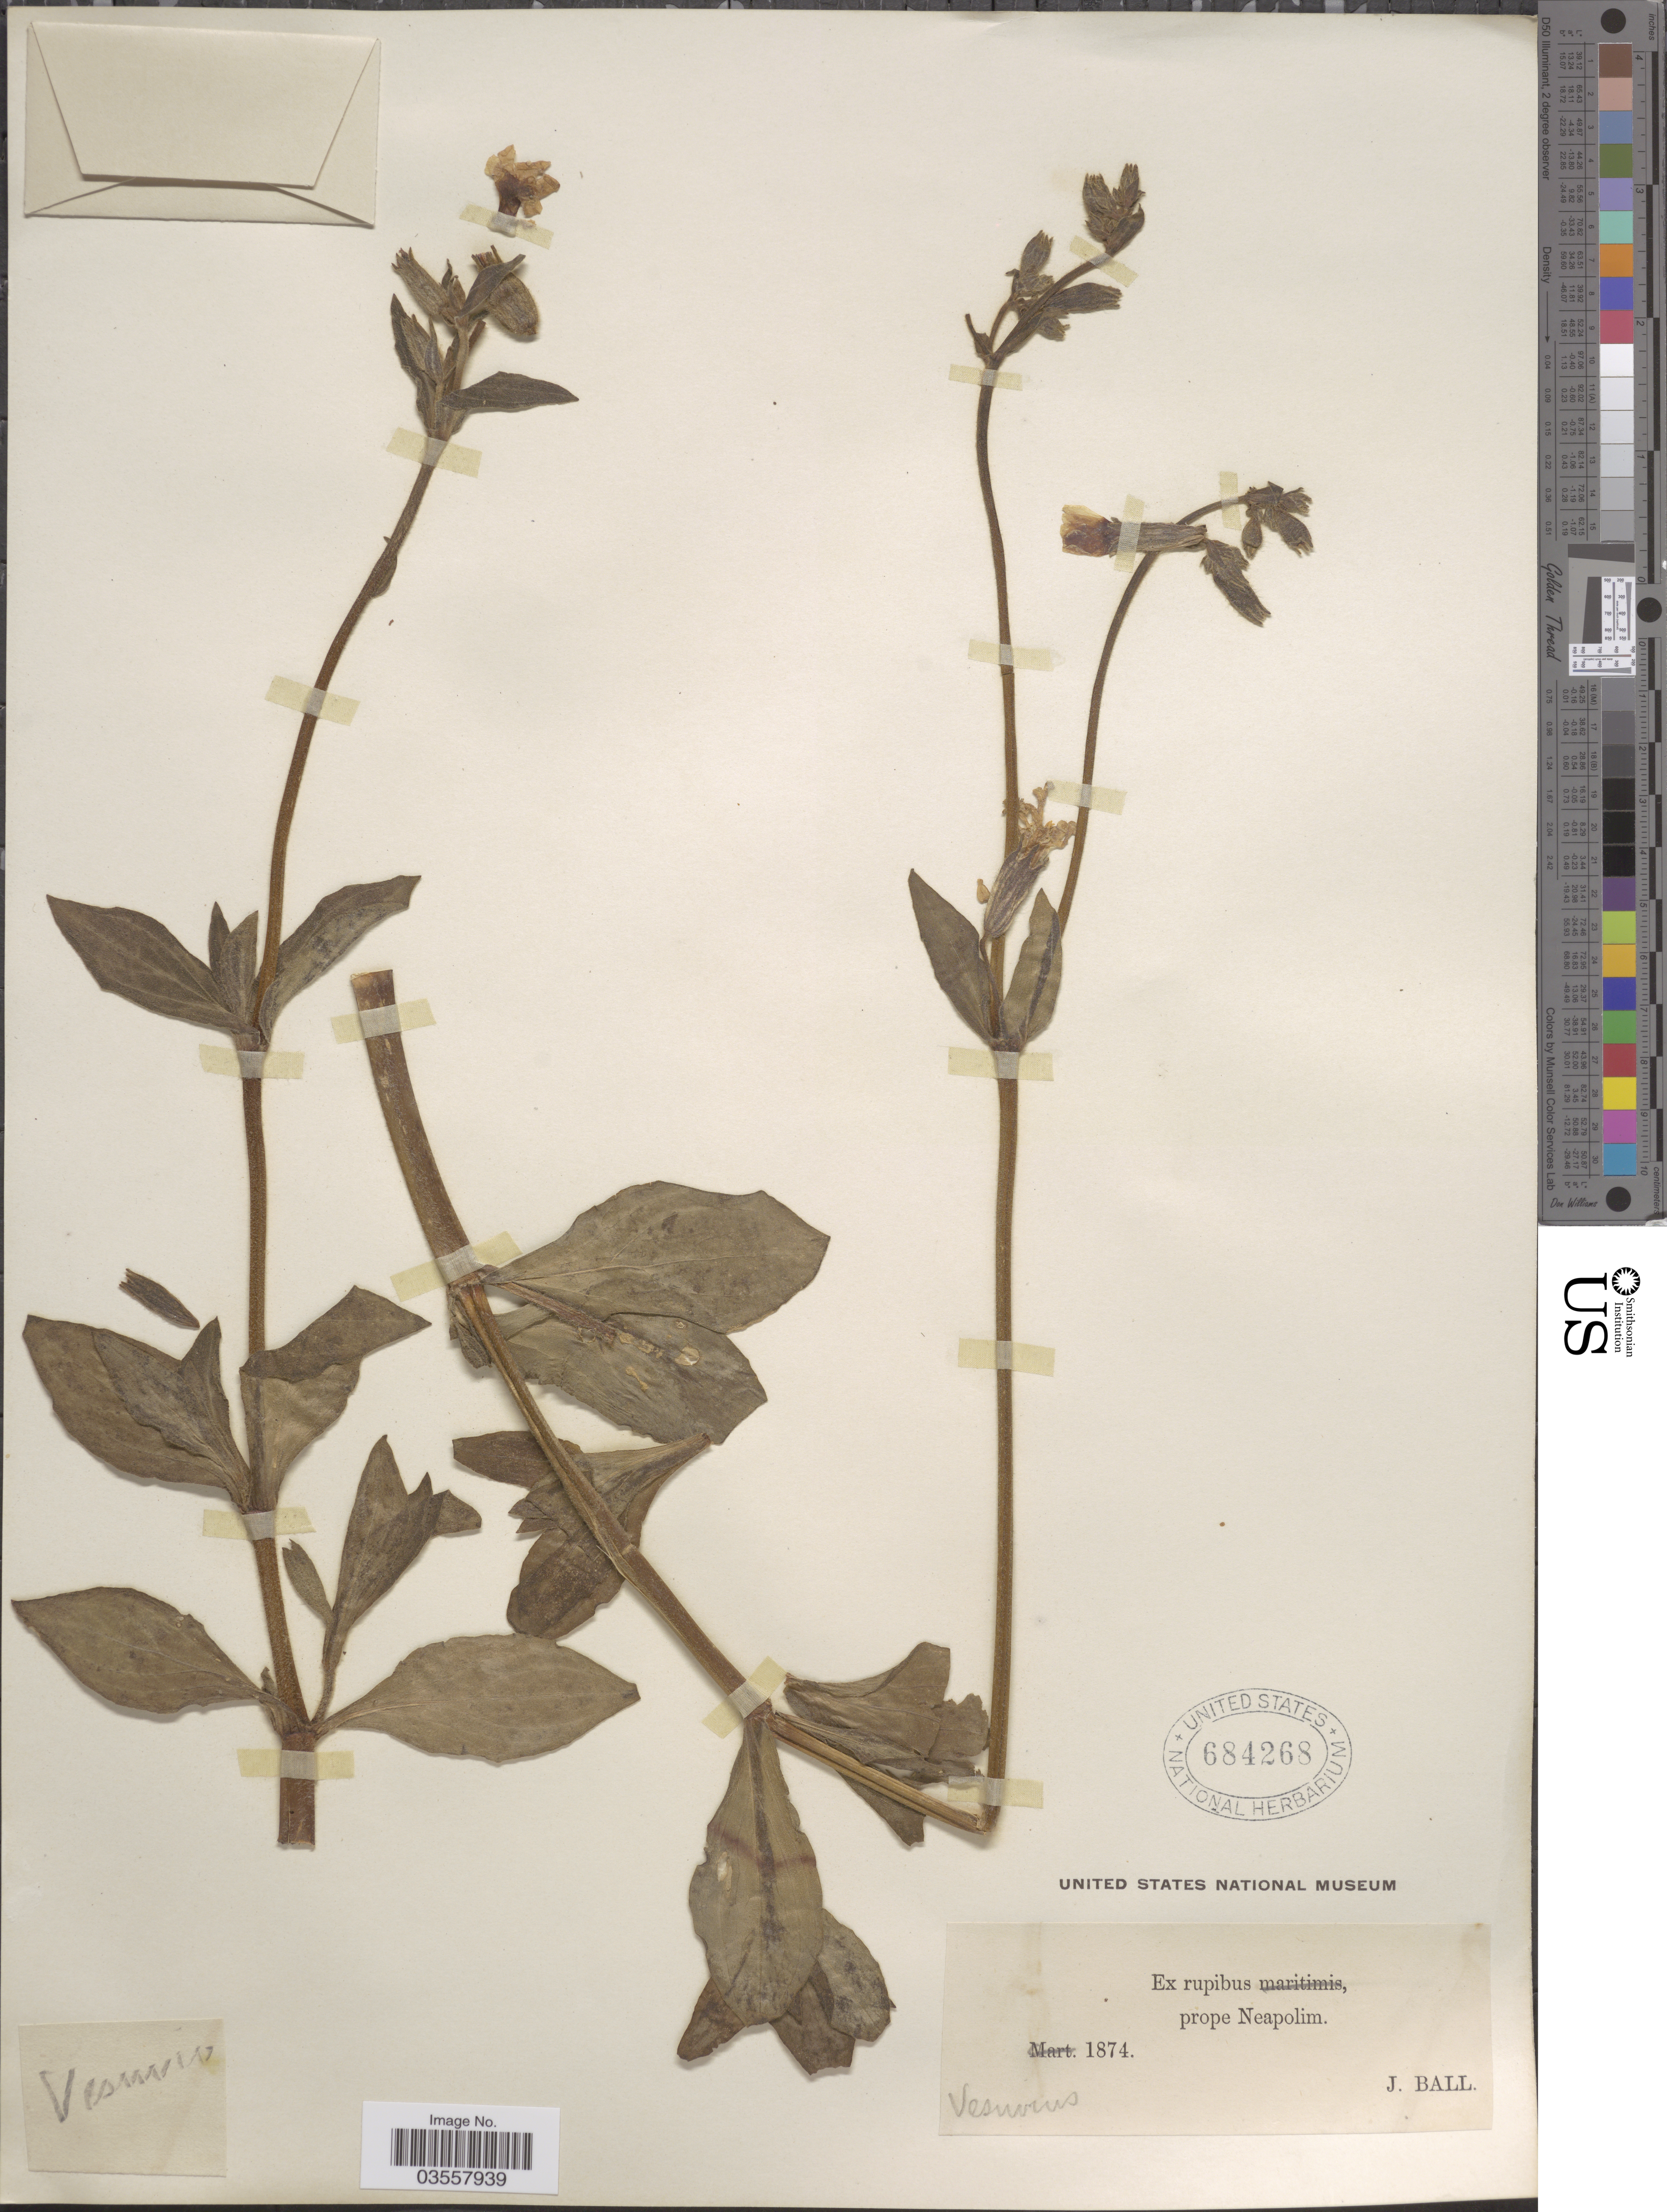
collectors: J. Ball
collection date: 1874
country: Italy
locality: Ex rupibus prope Neapolim. Vesuvius.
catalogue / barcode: US 684268